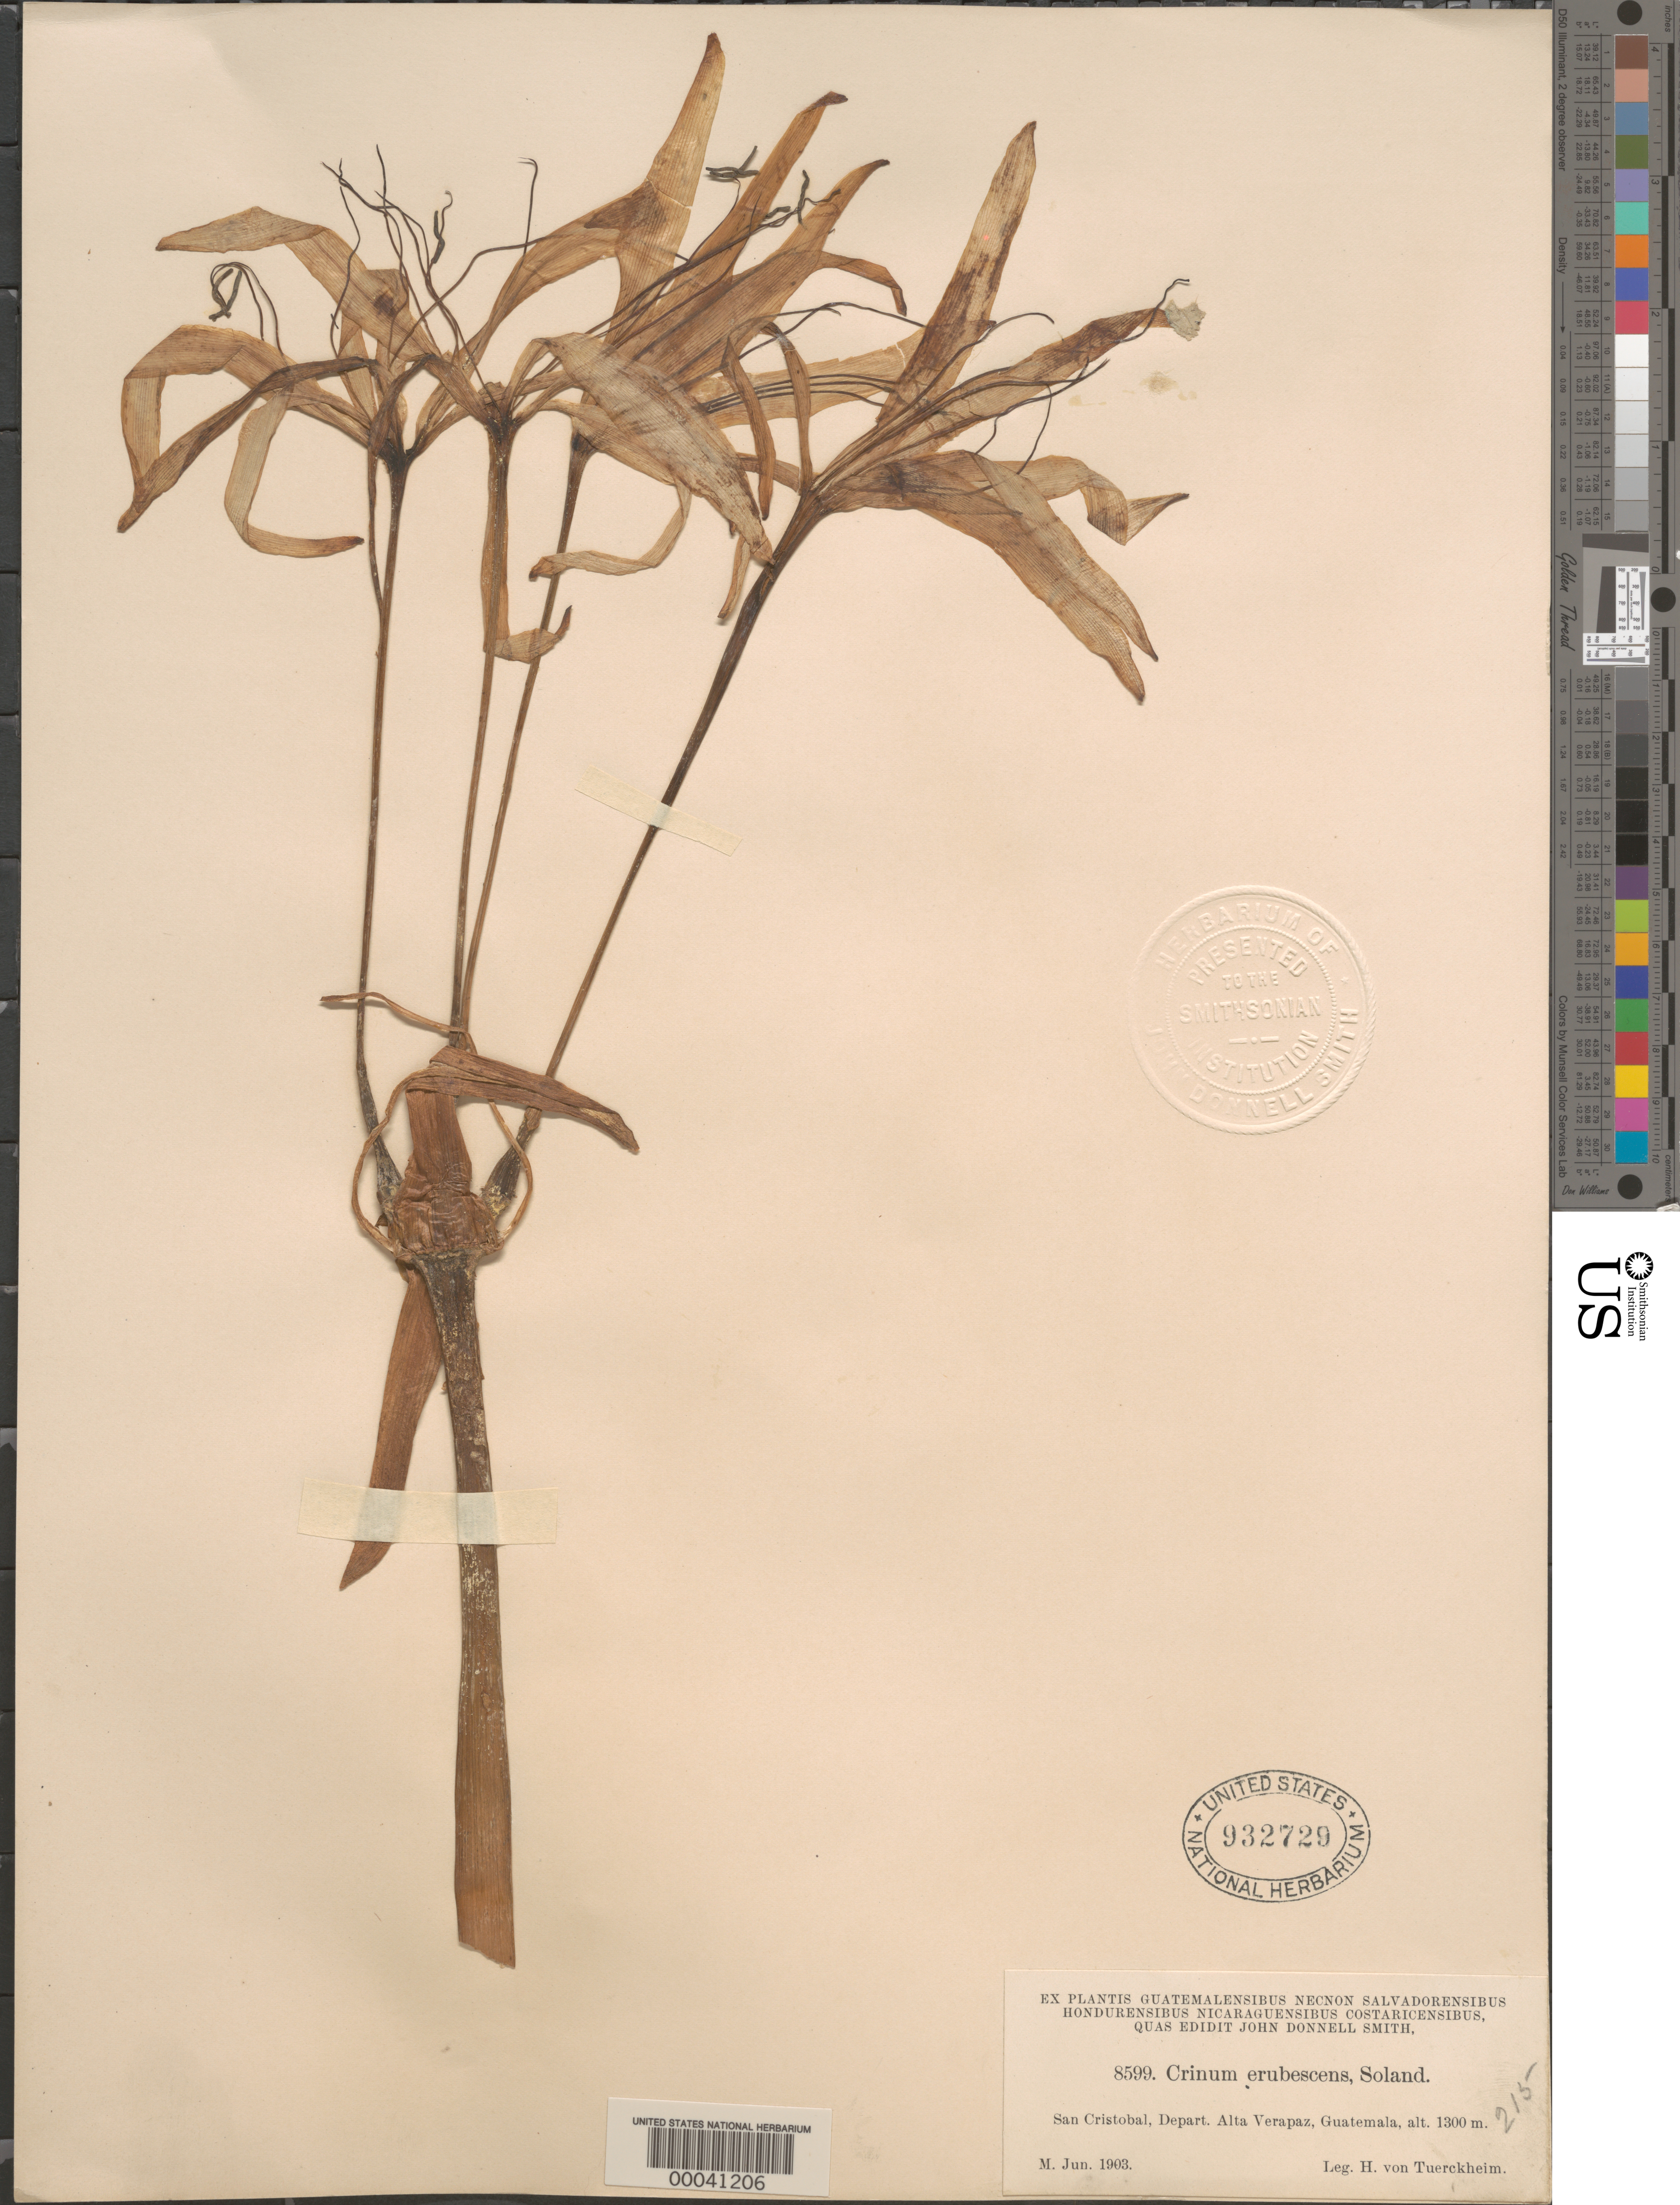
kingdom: Plantae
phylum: Tracheophyta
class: Liliopsida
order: Asparagales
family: Amaryllidaceae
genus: Crinum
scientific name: Crinum erubescens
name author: Aiton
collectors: H. von Türckheim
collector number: Ii 805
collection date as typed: Jun 1903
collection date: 1903-06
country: Guatemala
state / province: Alta Verapaz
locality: San Cristobal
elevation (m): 1300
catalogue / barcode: US 932729